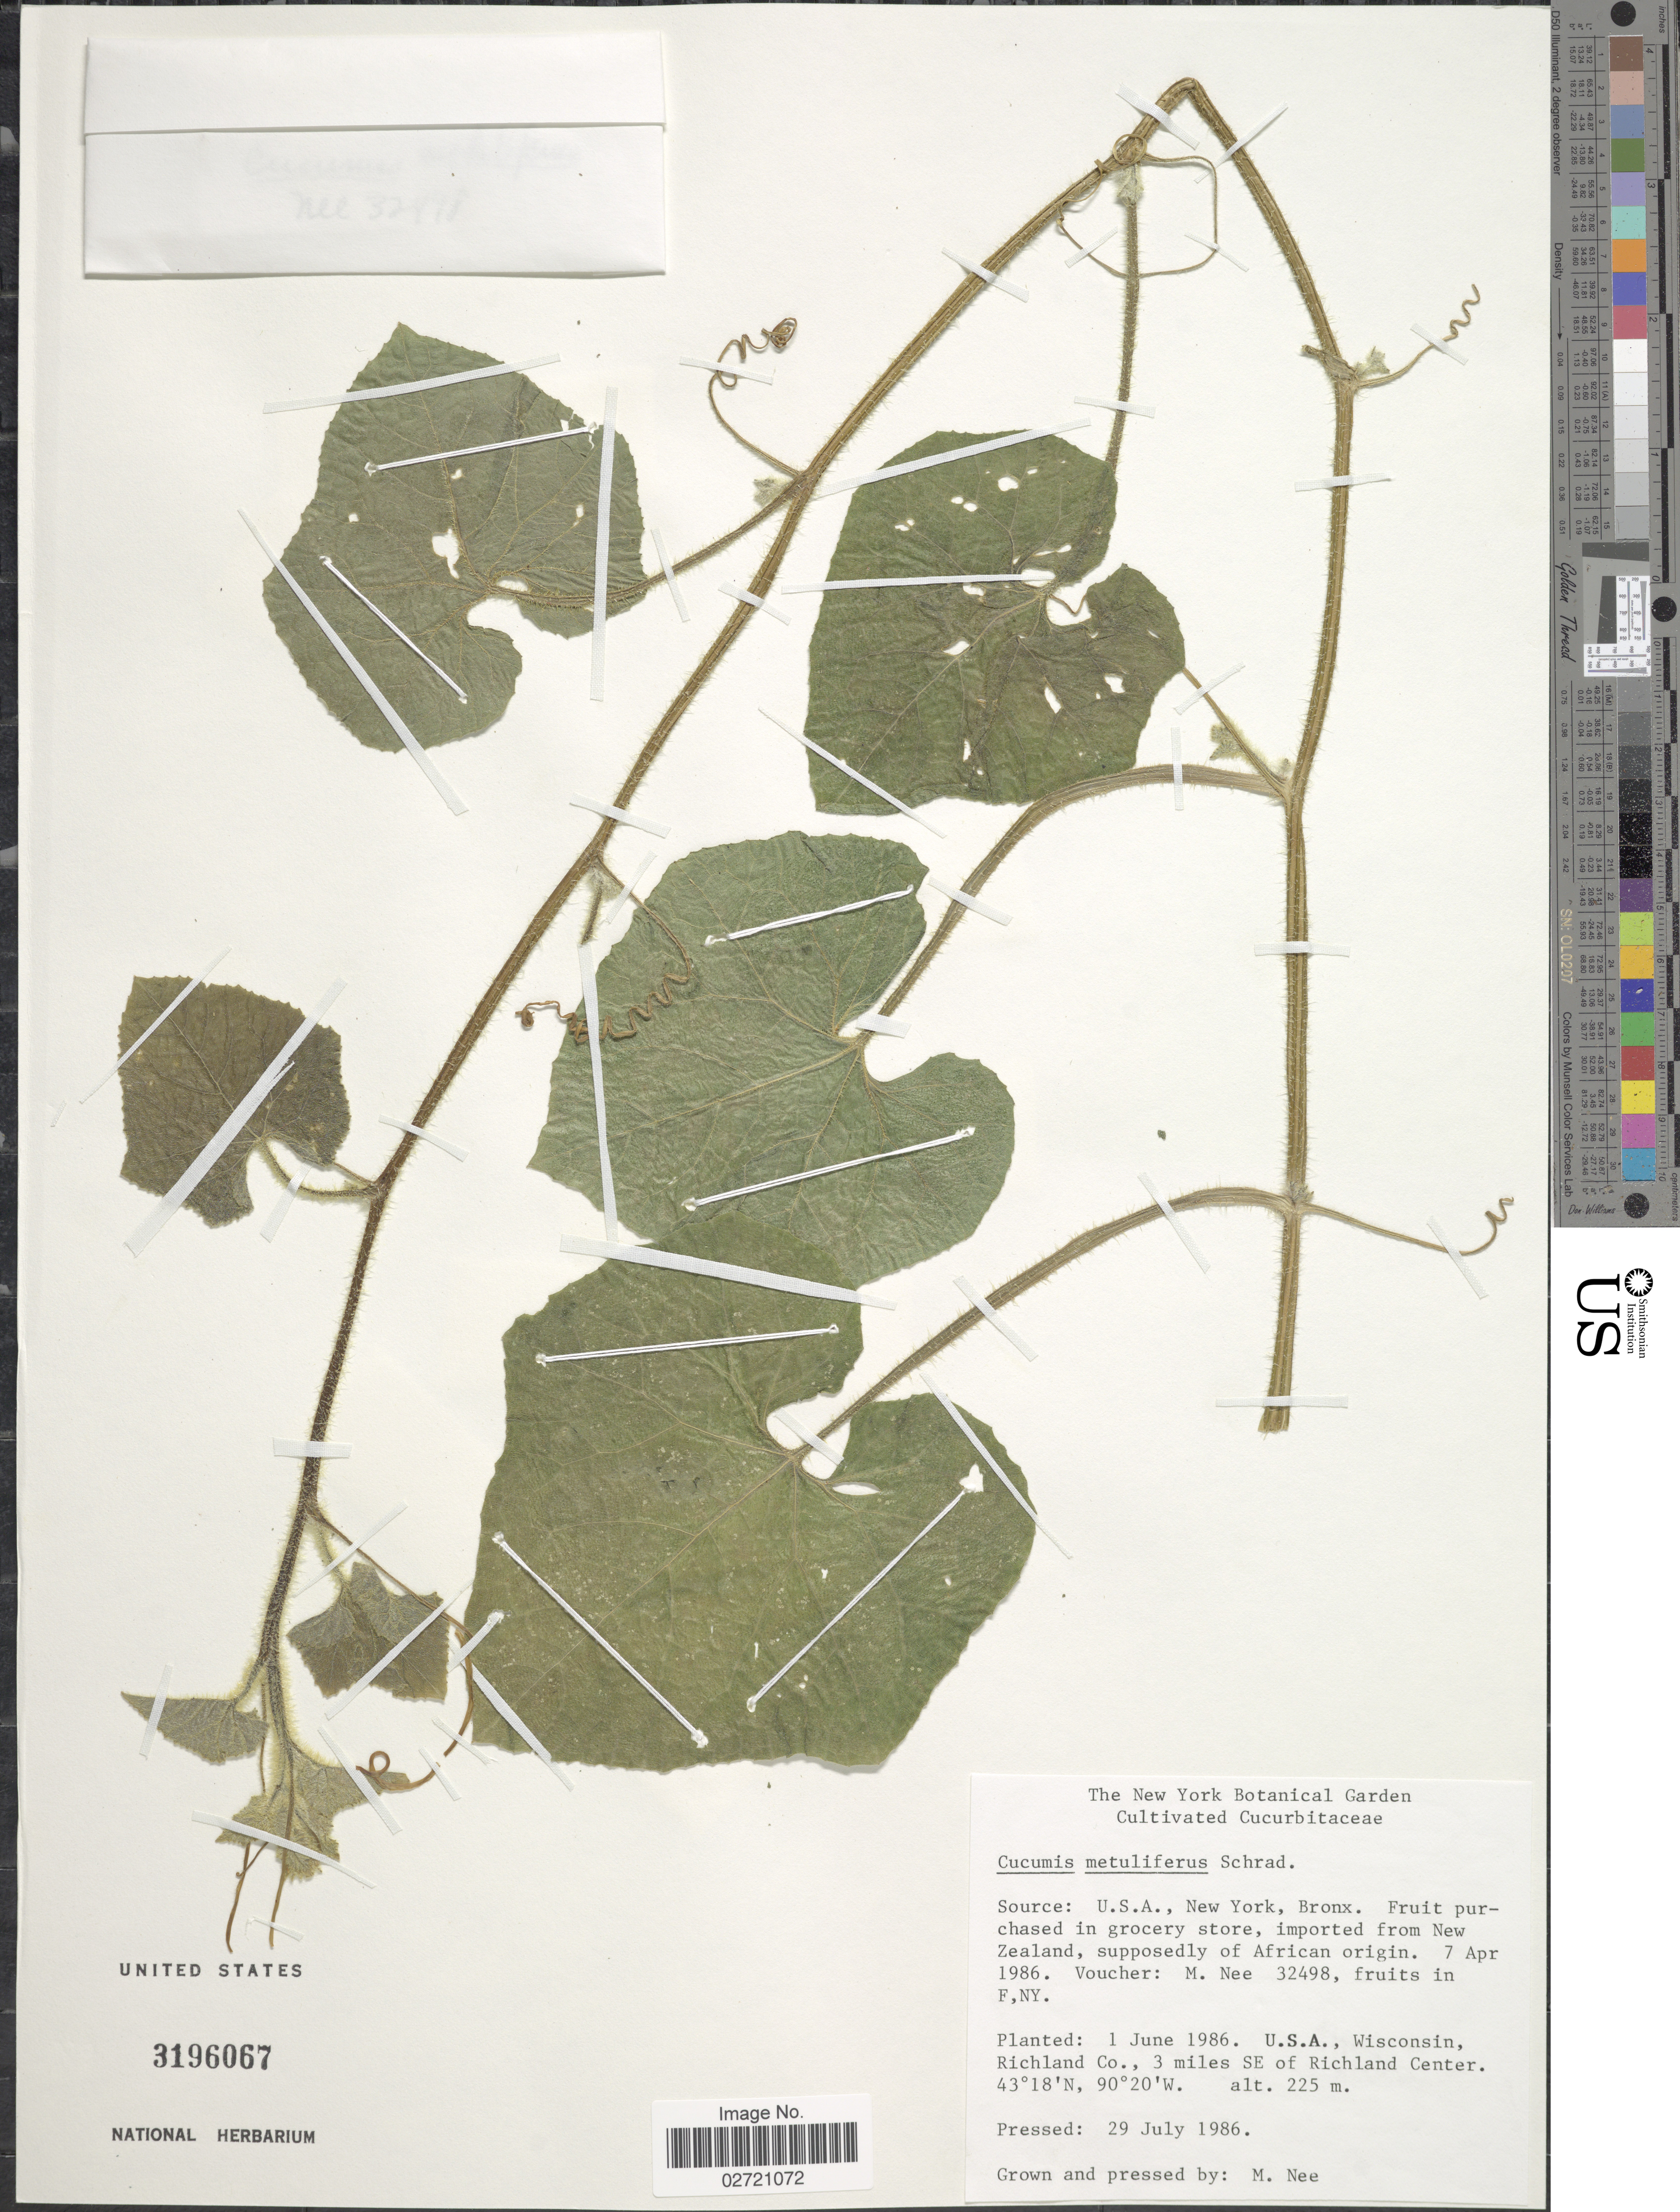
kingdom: Plantae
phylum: Tracheophyta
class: Magnoliopsida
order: Cucurbitales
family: Cucurbitaceae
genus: Cucumis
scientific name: Cucumis metuliferus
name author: E. Mey. ex Naudin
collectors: M. Nee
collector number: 32498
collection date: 1986-04-07/1986-07-29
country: United States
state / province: Wisconsin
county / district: Richland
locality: Richland Co., 3 miles SE of Richland Center, New York, Bronx. Fruit purchased in grocery store, importated from New Zealand, supposedly of African origin,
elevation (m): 225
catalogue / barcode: US 3196067